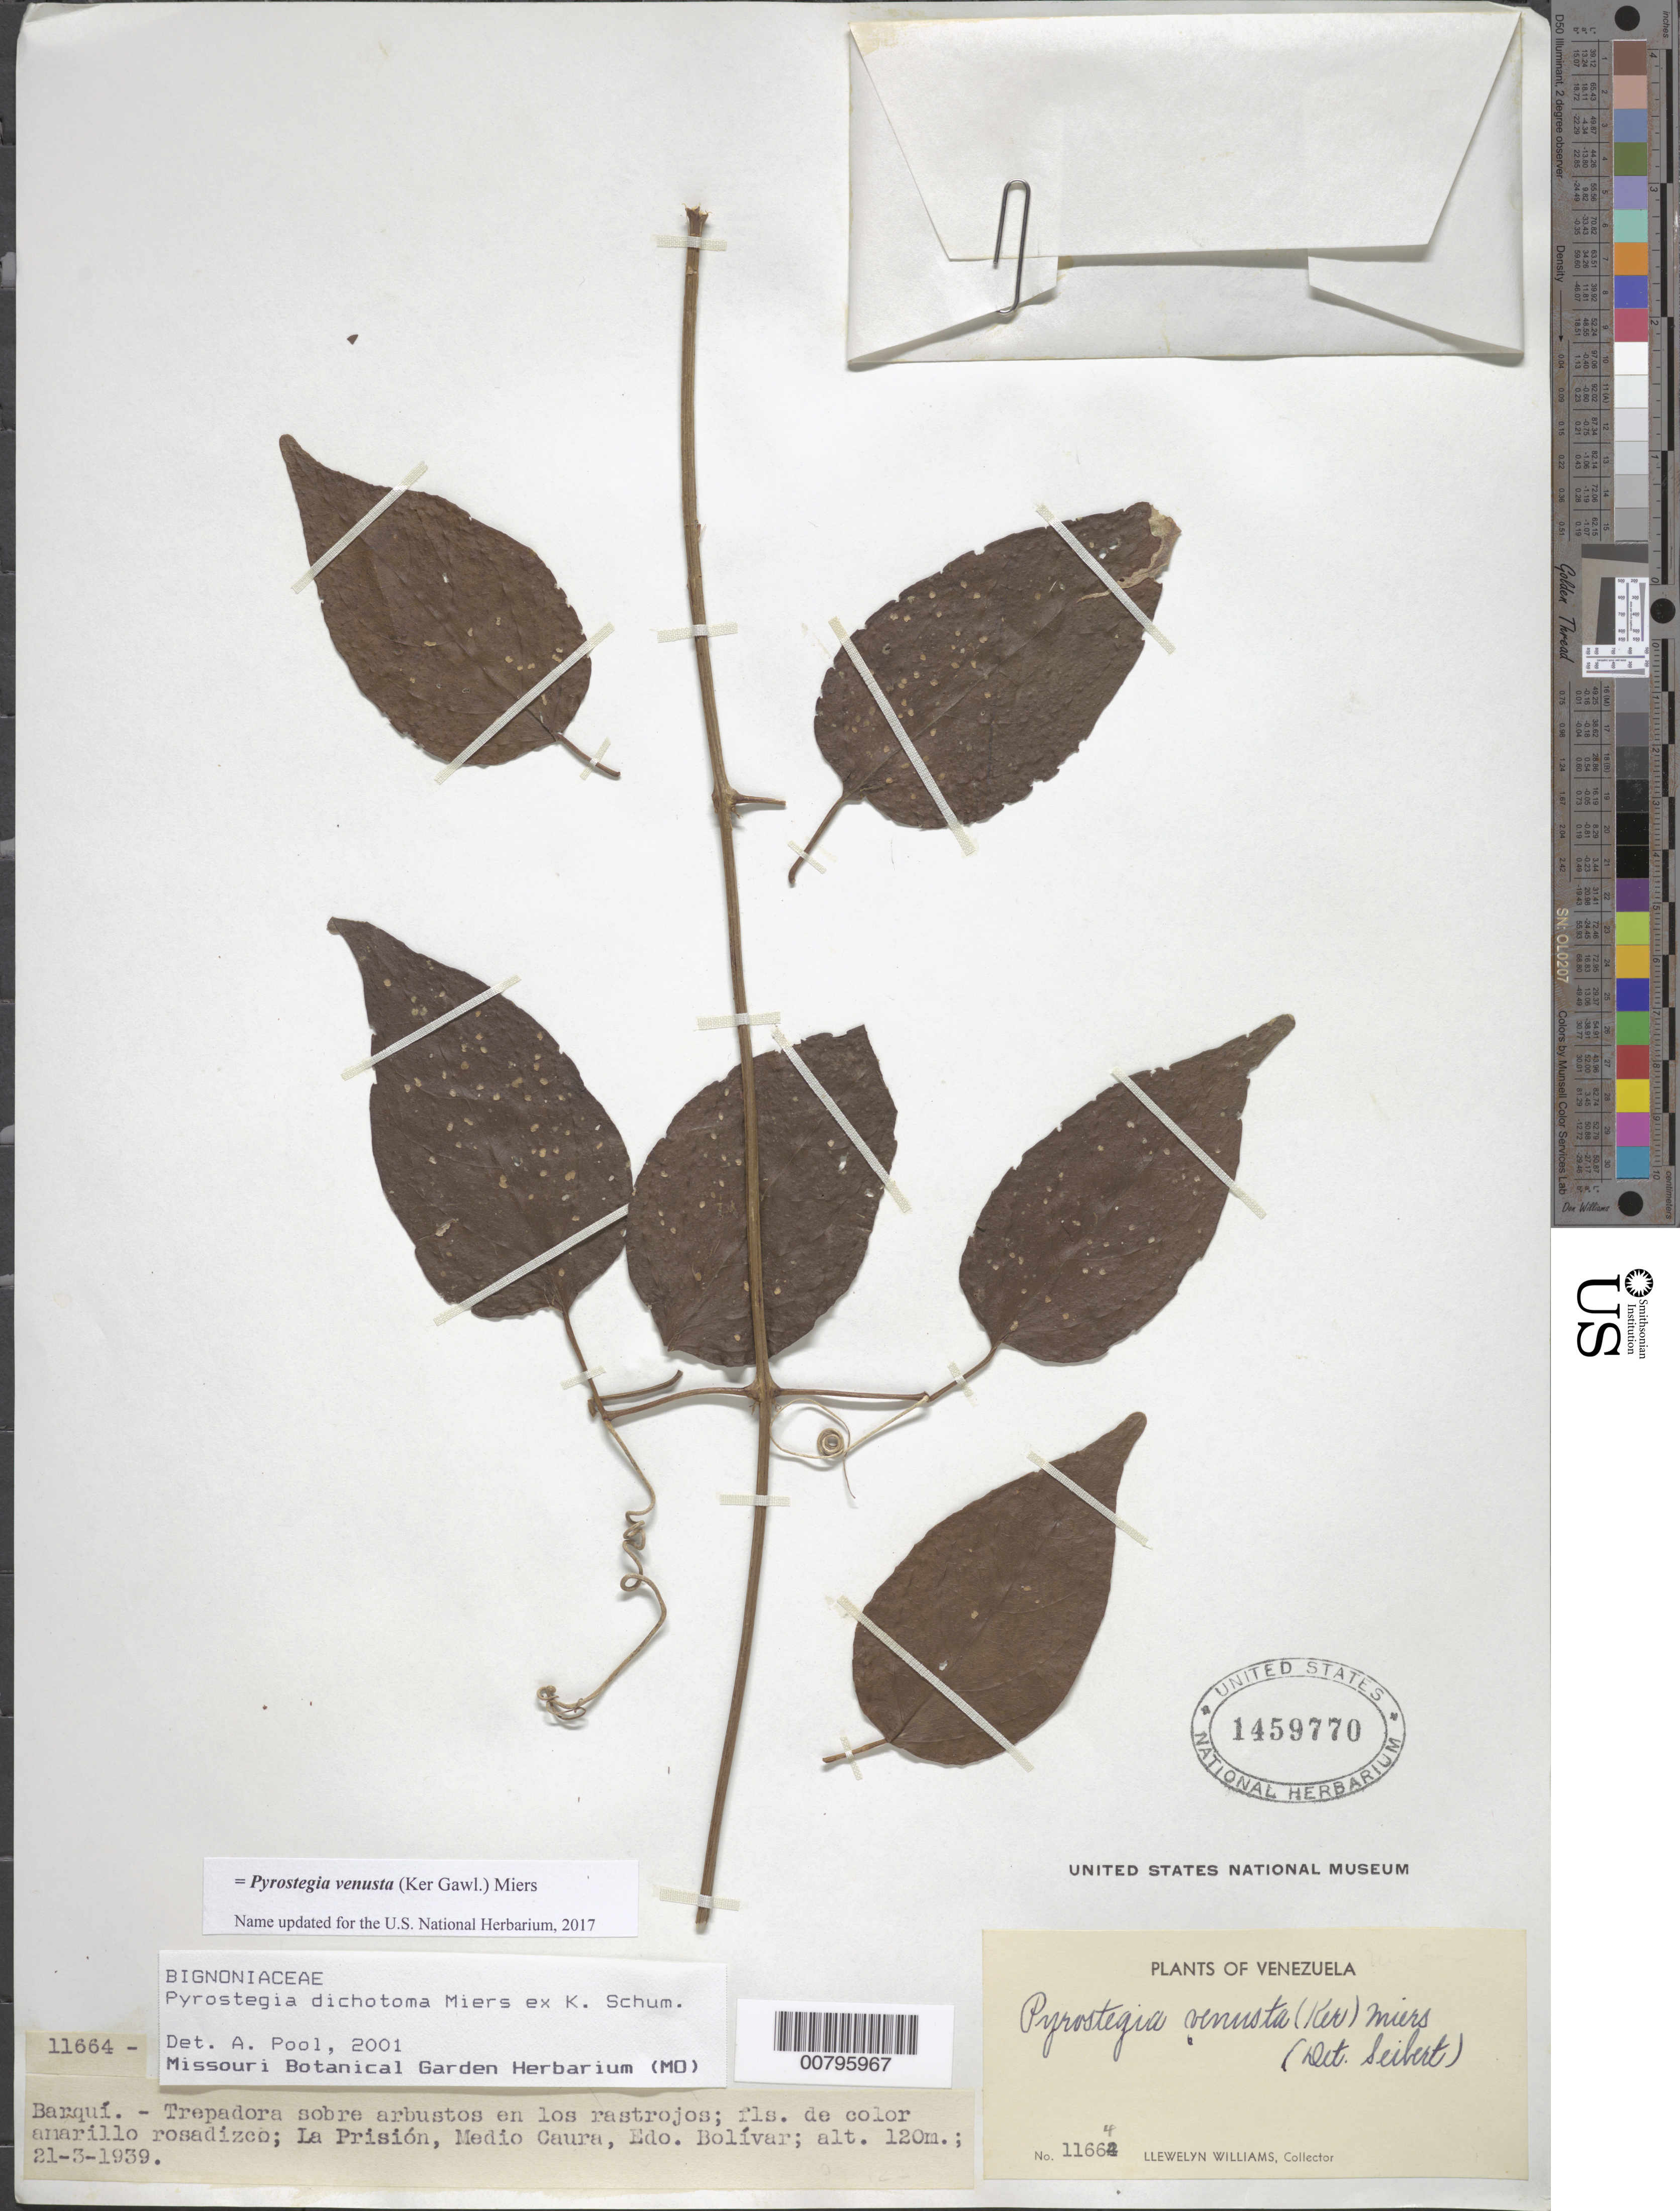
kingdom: Plantae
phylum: Tracheophyta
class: Magnoliopsida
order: Lamiales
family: Bignoniaceae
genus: Pyrostegia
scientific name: Pyrostegia venusta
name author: (Ker Gawl.) Miers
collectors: Ll. Williams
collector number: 11664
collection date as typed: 21-Mar-39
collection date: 1939-03-21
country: Venezuela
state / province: Bolívar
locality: La Prisión, Medio Caura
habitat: Rastrojos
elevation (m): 120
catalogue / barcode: US 1459770